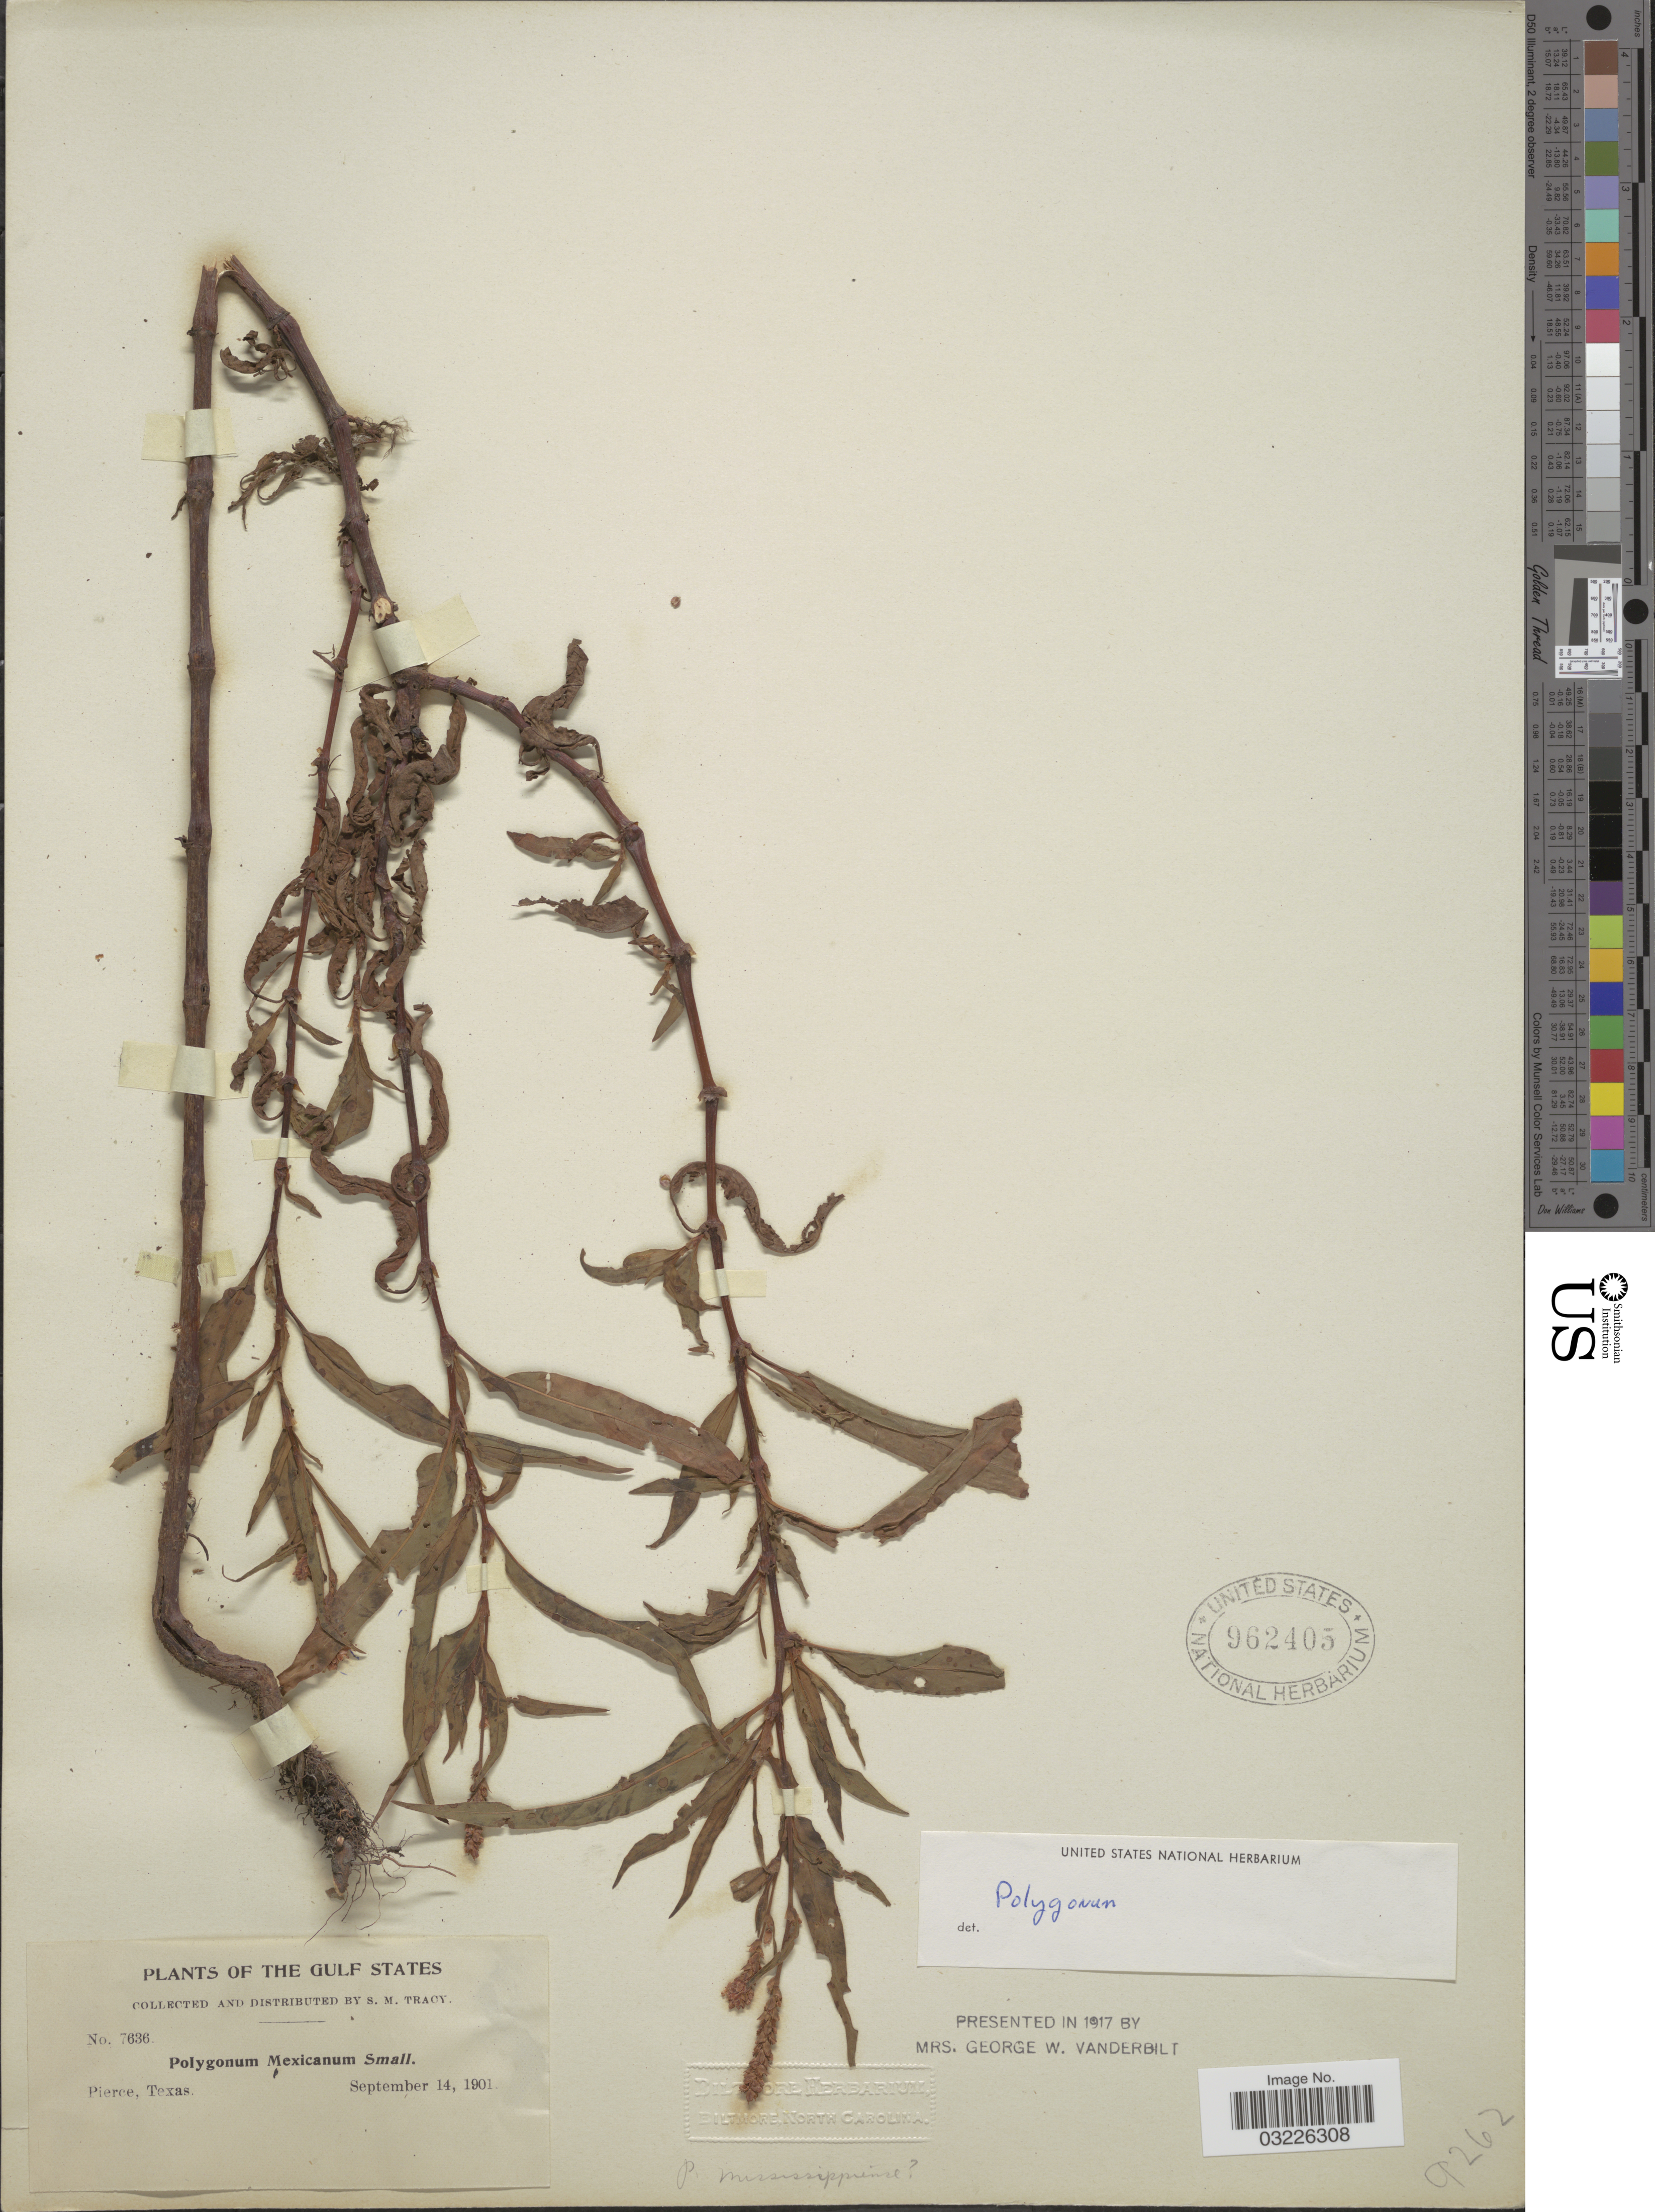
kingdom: Plantae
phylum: Tracheophyta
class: Magnoliopsida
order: Caryophyllales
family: Polygonaceae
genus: Persicaria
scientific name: Persicaria pensylvanica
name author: (L.) M. Gómez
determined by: Atha, D. E.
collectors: S. M. Tracy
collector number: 7636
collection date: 1901-09-14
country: United States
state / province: Texas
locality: The Gulf States, Pierce.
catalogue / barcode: US 962405